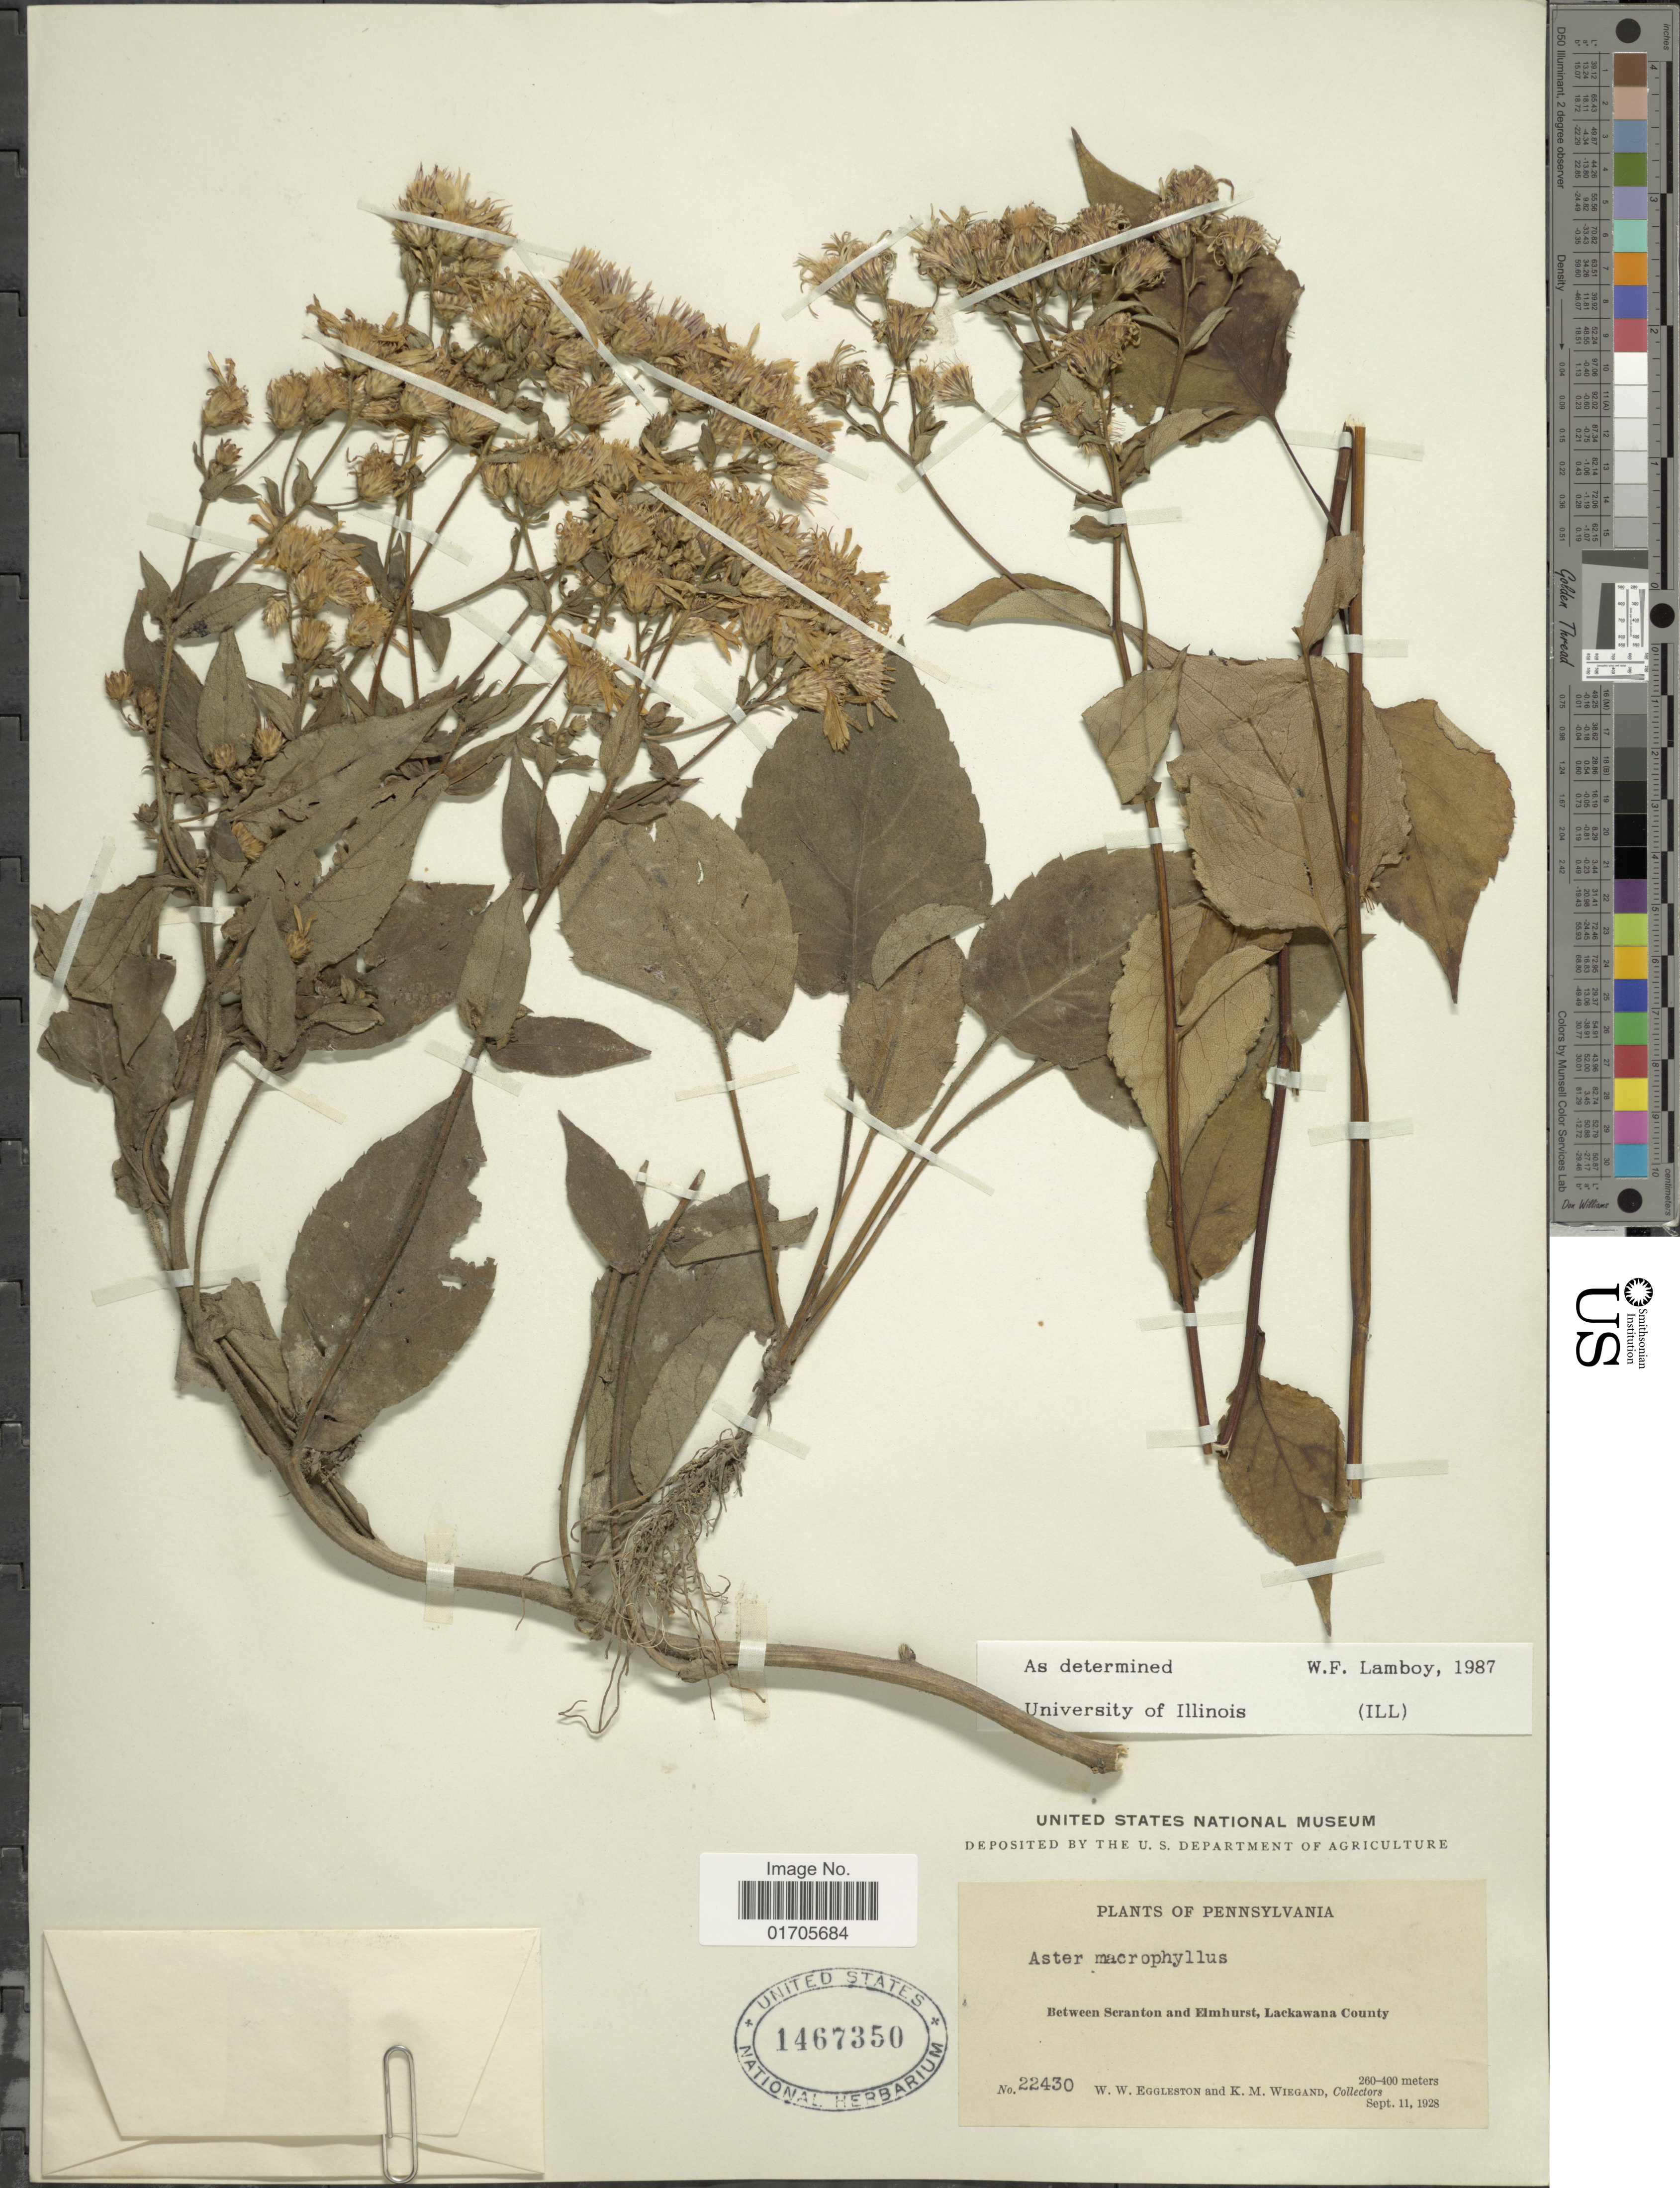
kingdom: Plantae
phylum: Tracheophyta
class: Magnoliopsida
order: Asterales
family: Asteraceae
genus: Eurybia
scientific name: Eurybia macrophylla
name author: (L.) Cass.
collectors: W. W. Eggleston & K. M. Wiegand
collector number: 22430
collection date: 1928-09-11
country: United States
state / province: Pennsylvania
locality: Pennsylvania. Between Scranton and Elmhurst, Lackawana County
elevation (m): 260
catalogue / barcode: US 1467350